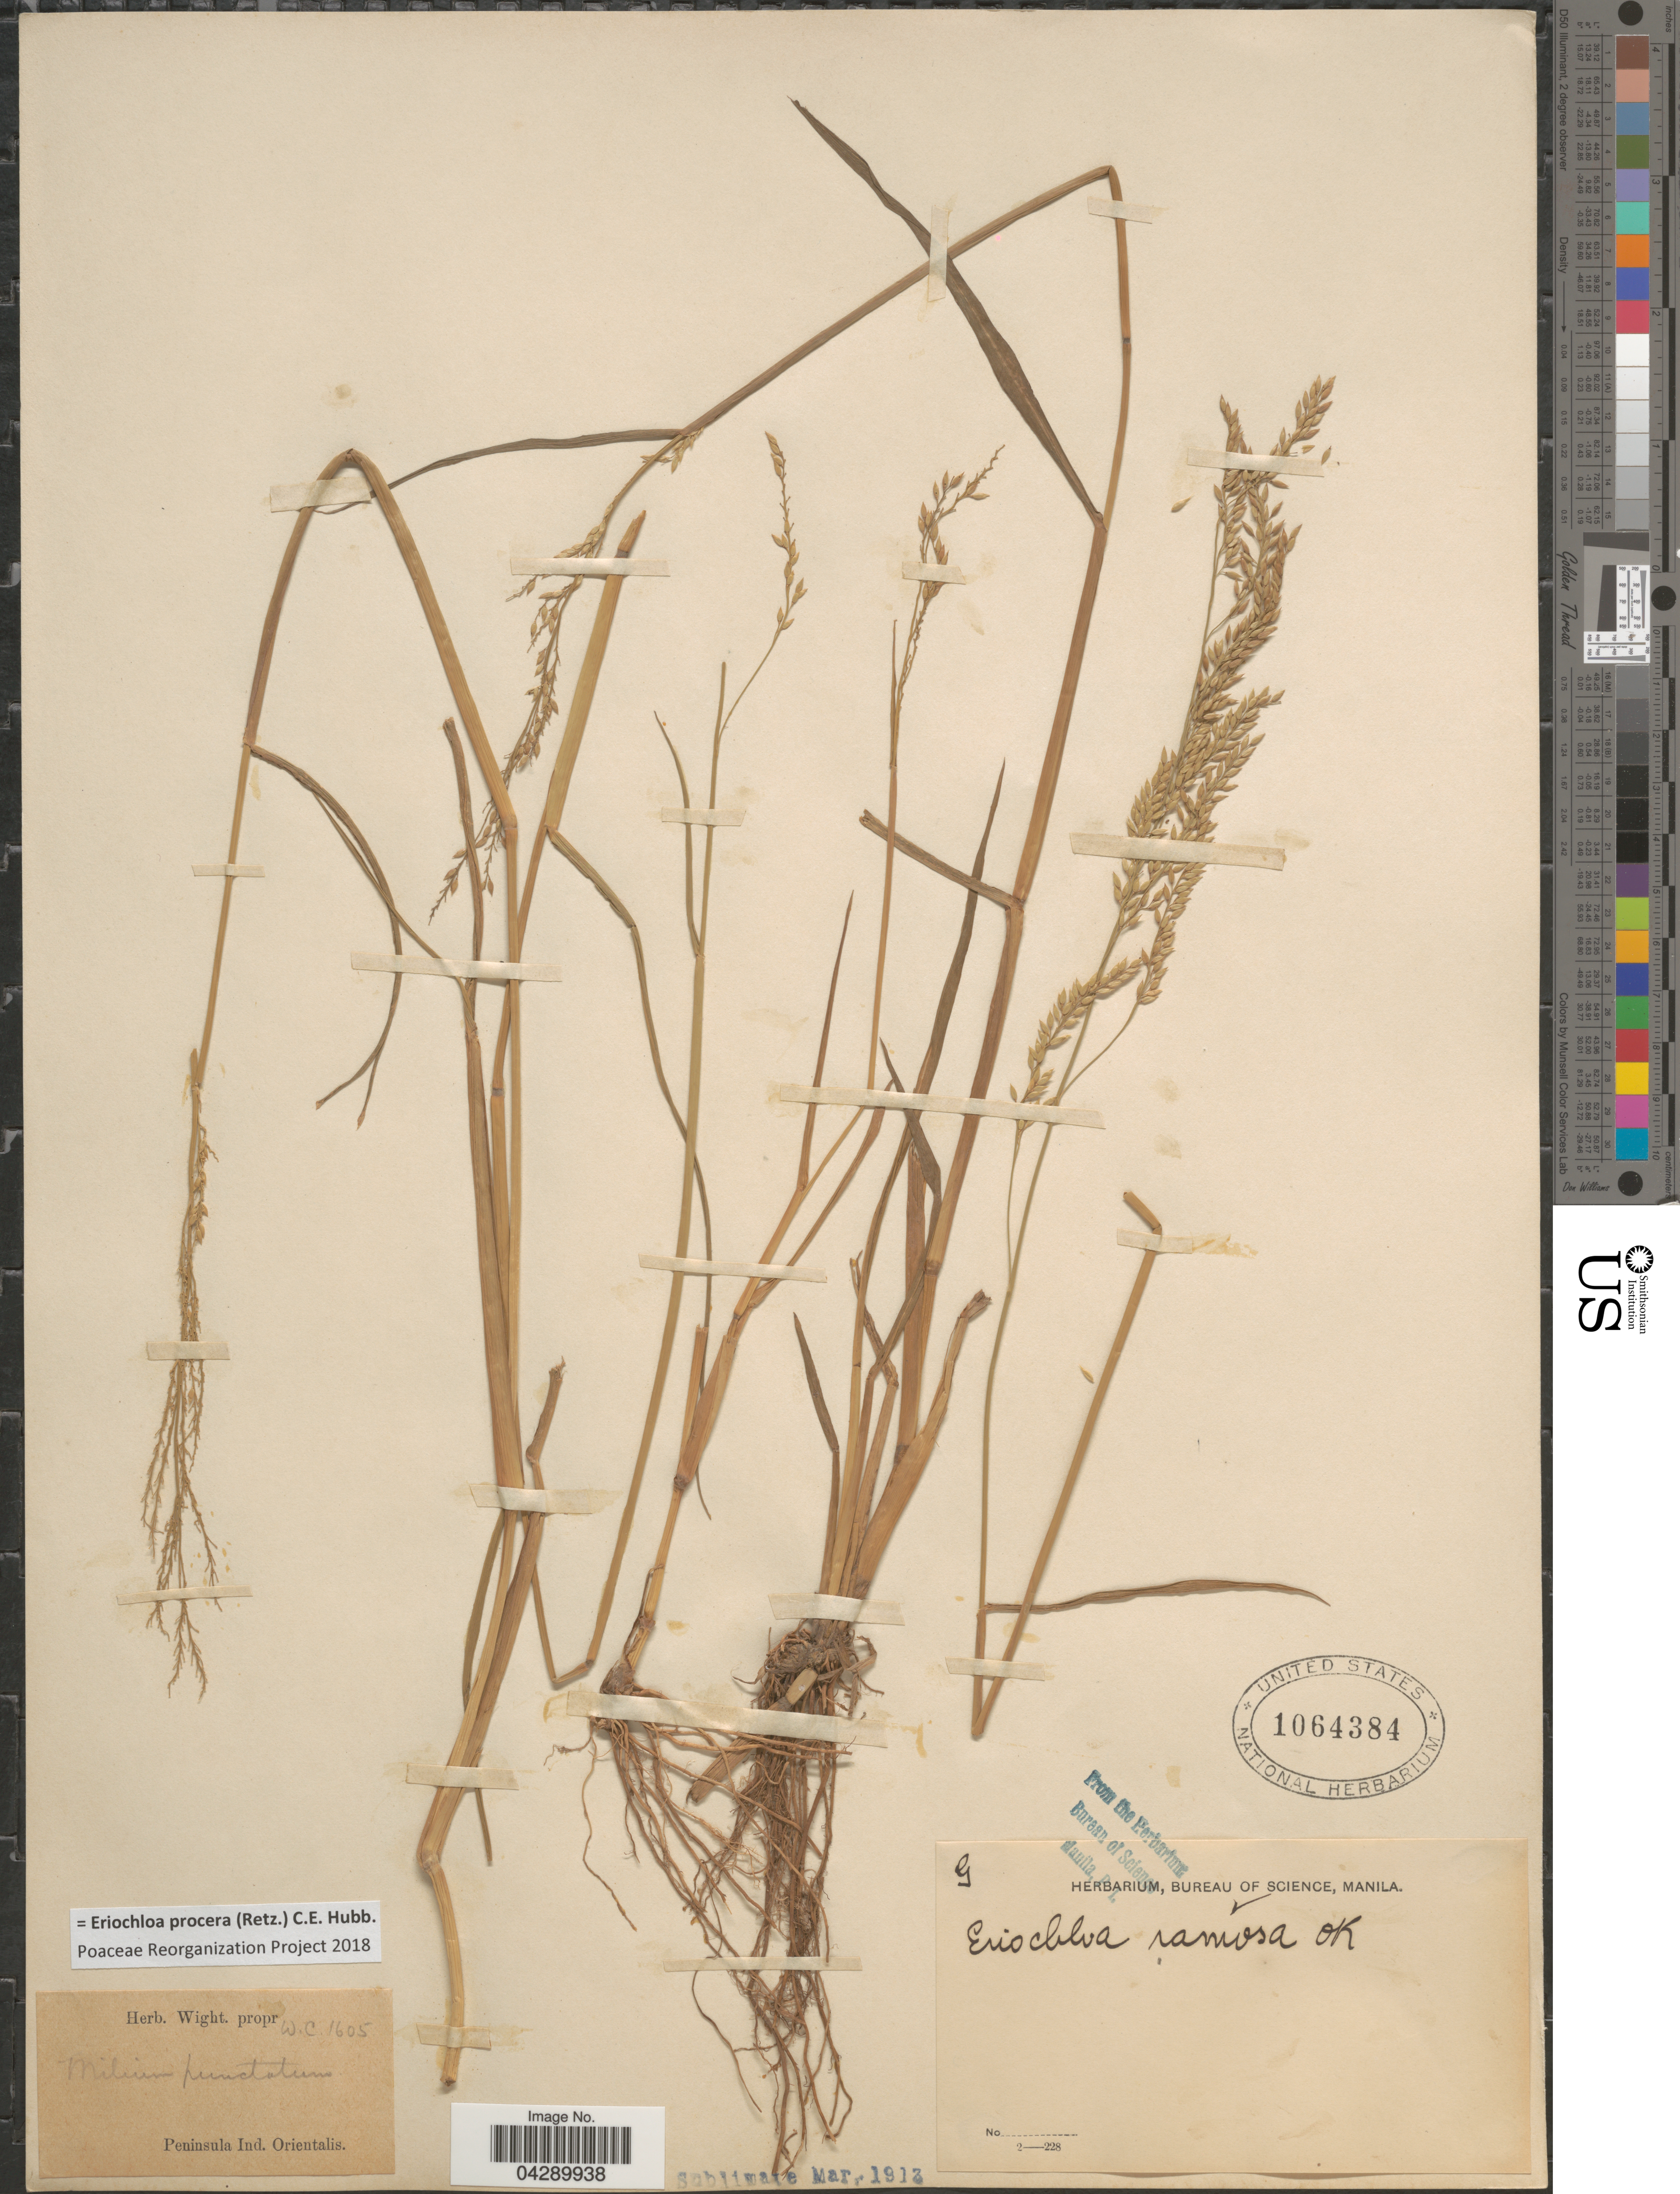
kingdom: Plantae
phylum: Tracheophyta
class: Liliopsida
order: Poales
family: Poaceae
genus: Eriochloa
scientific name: Eriochloa procera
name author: (Retz.) C.E. Hubb.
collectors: ex Herb. Wight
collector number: W.C.1605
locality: Peninsula Ind. Orientalis.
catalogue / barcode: US 1064384